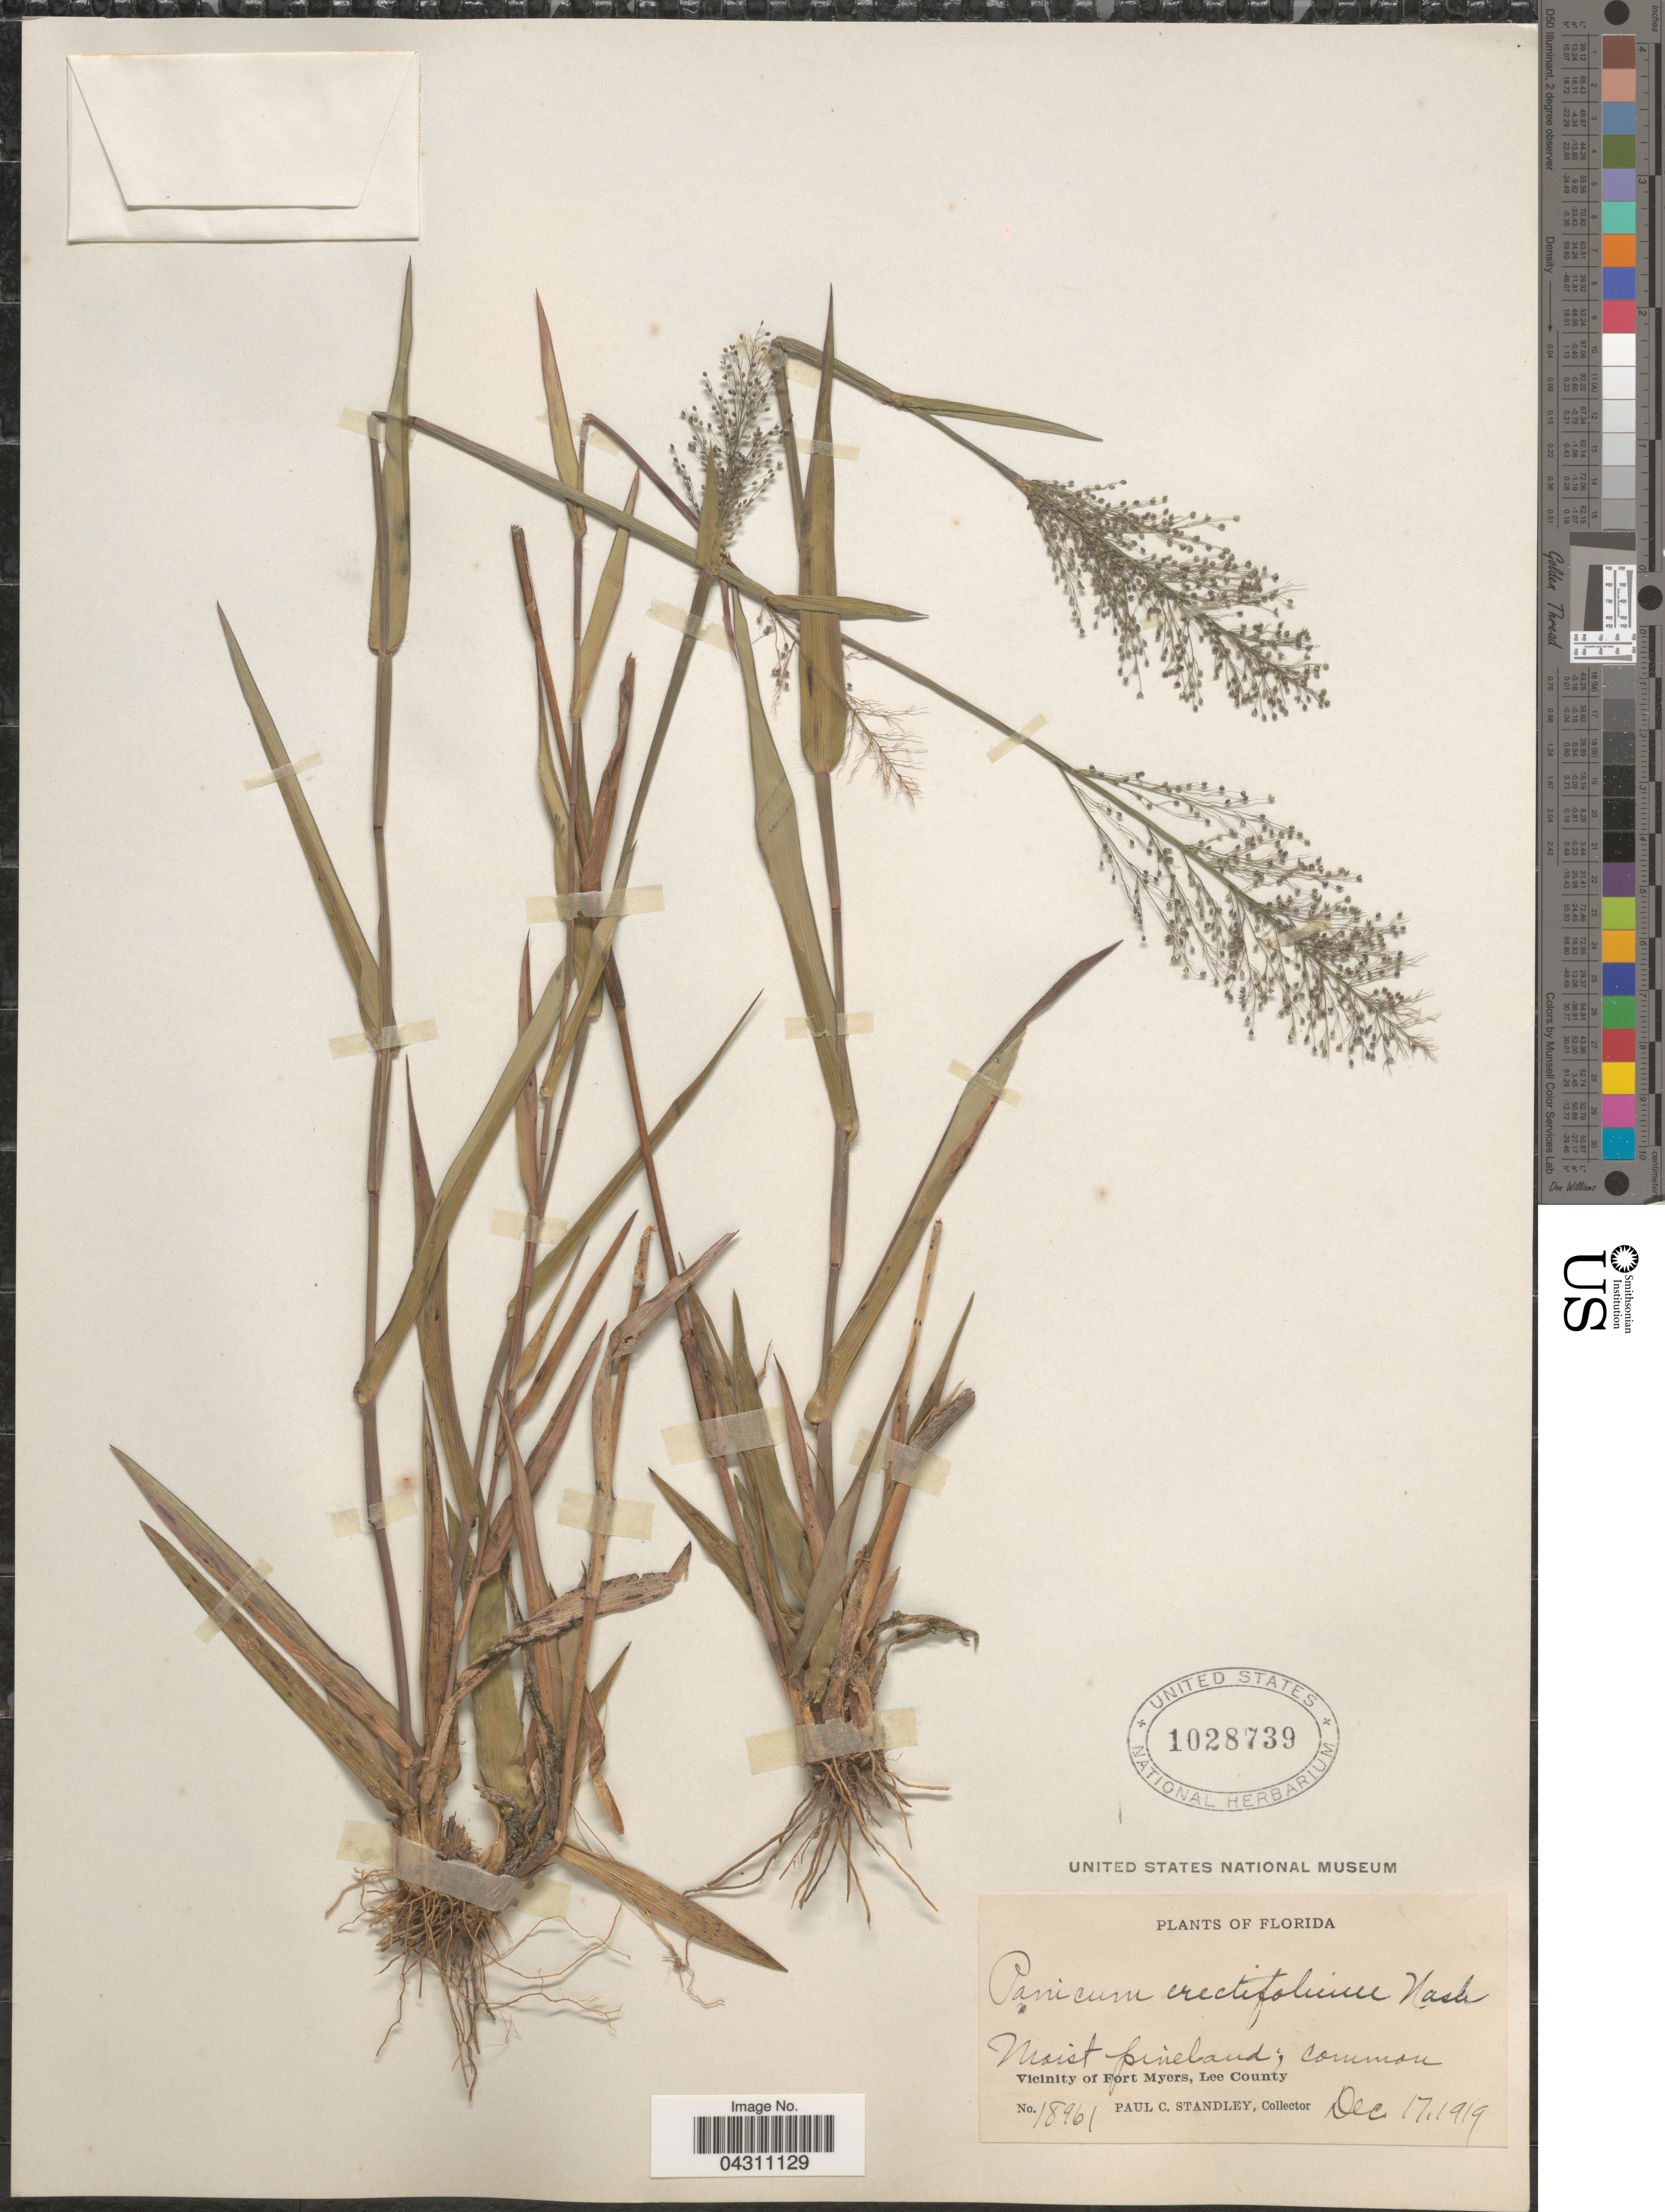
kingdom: Plantae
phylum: Tracheophyta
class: Liliopsida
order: Poales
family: Poaceae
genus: Dichanthelium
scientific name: Dichanthelium sphaerocarpon var. floridanum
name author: (Vasey) Davidse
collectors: P. C. Standley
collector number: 18961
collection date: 1919-12-17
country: United States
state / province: Florida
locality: Moist pineland; common. Vicinity of Fort Myers, Lee County.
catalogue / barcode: US 1028739